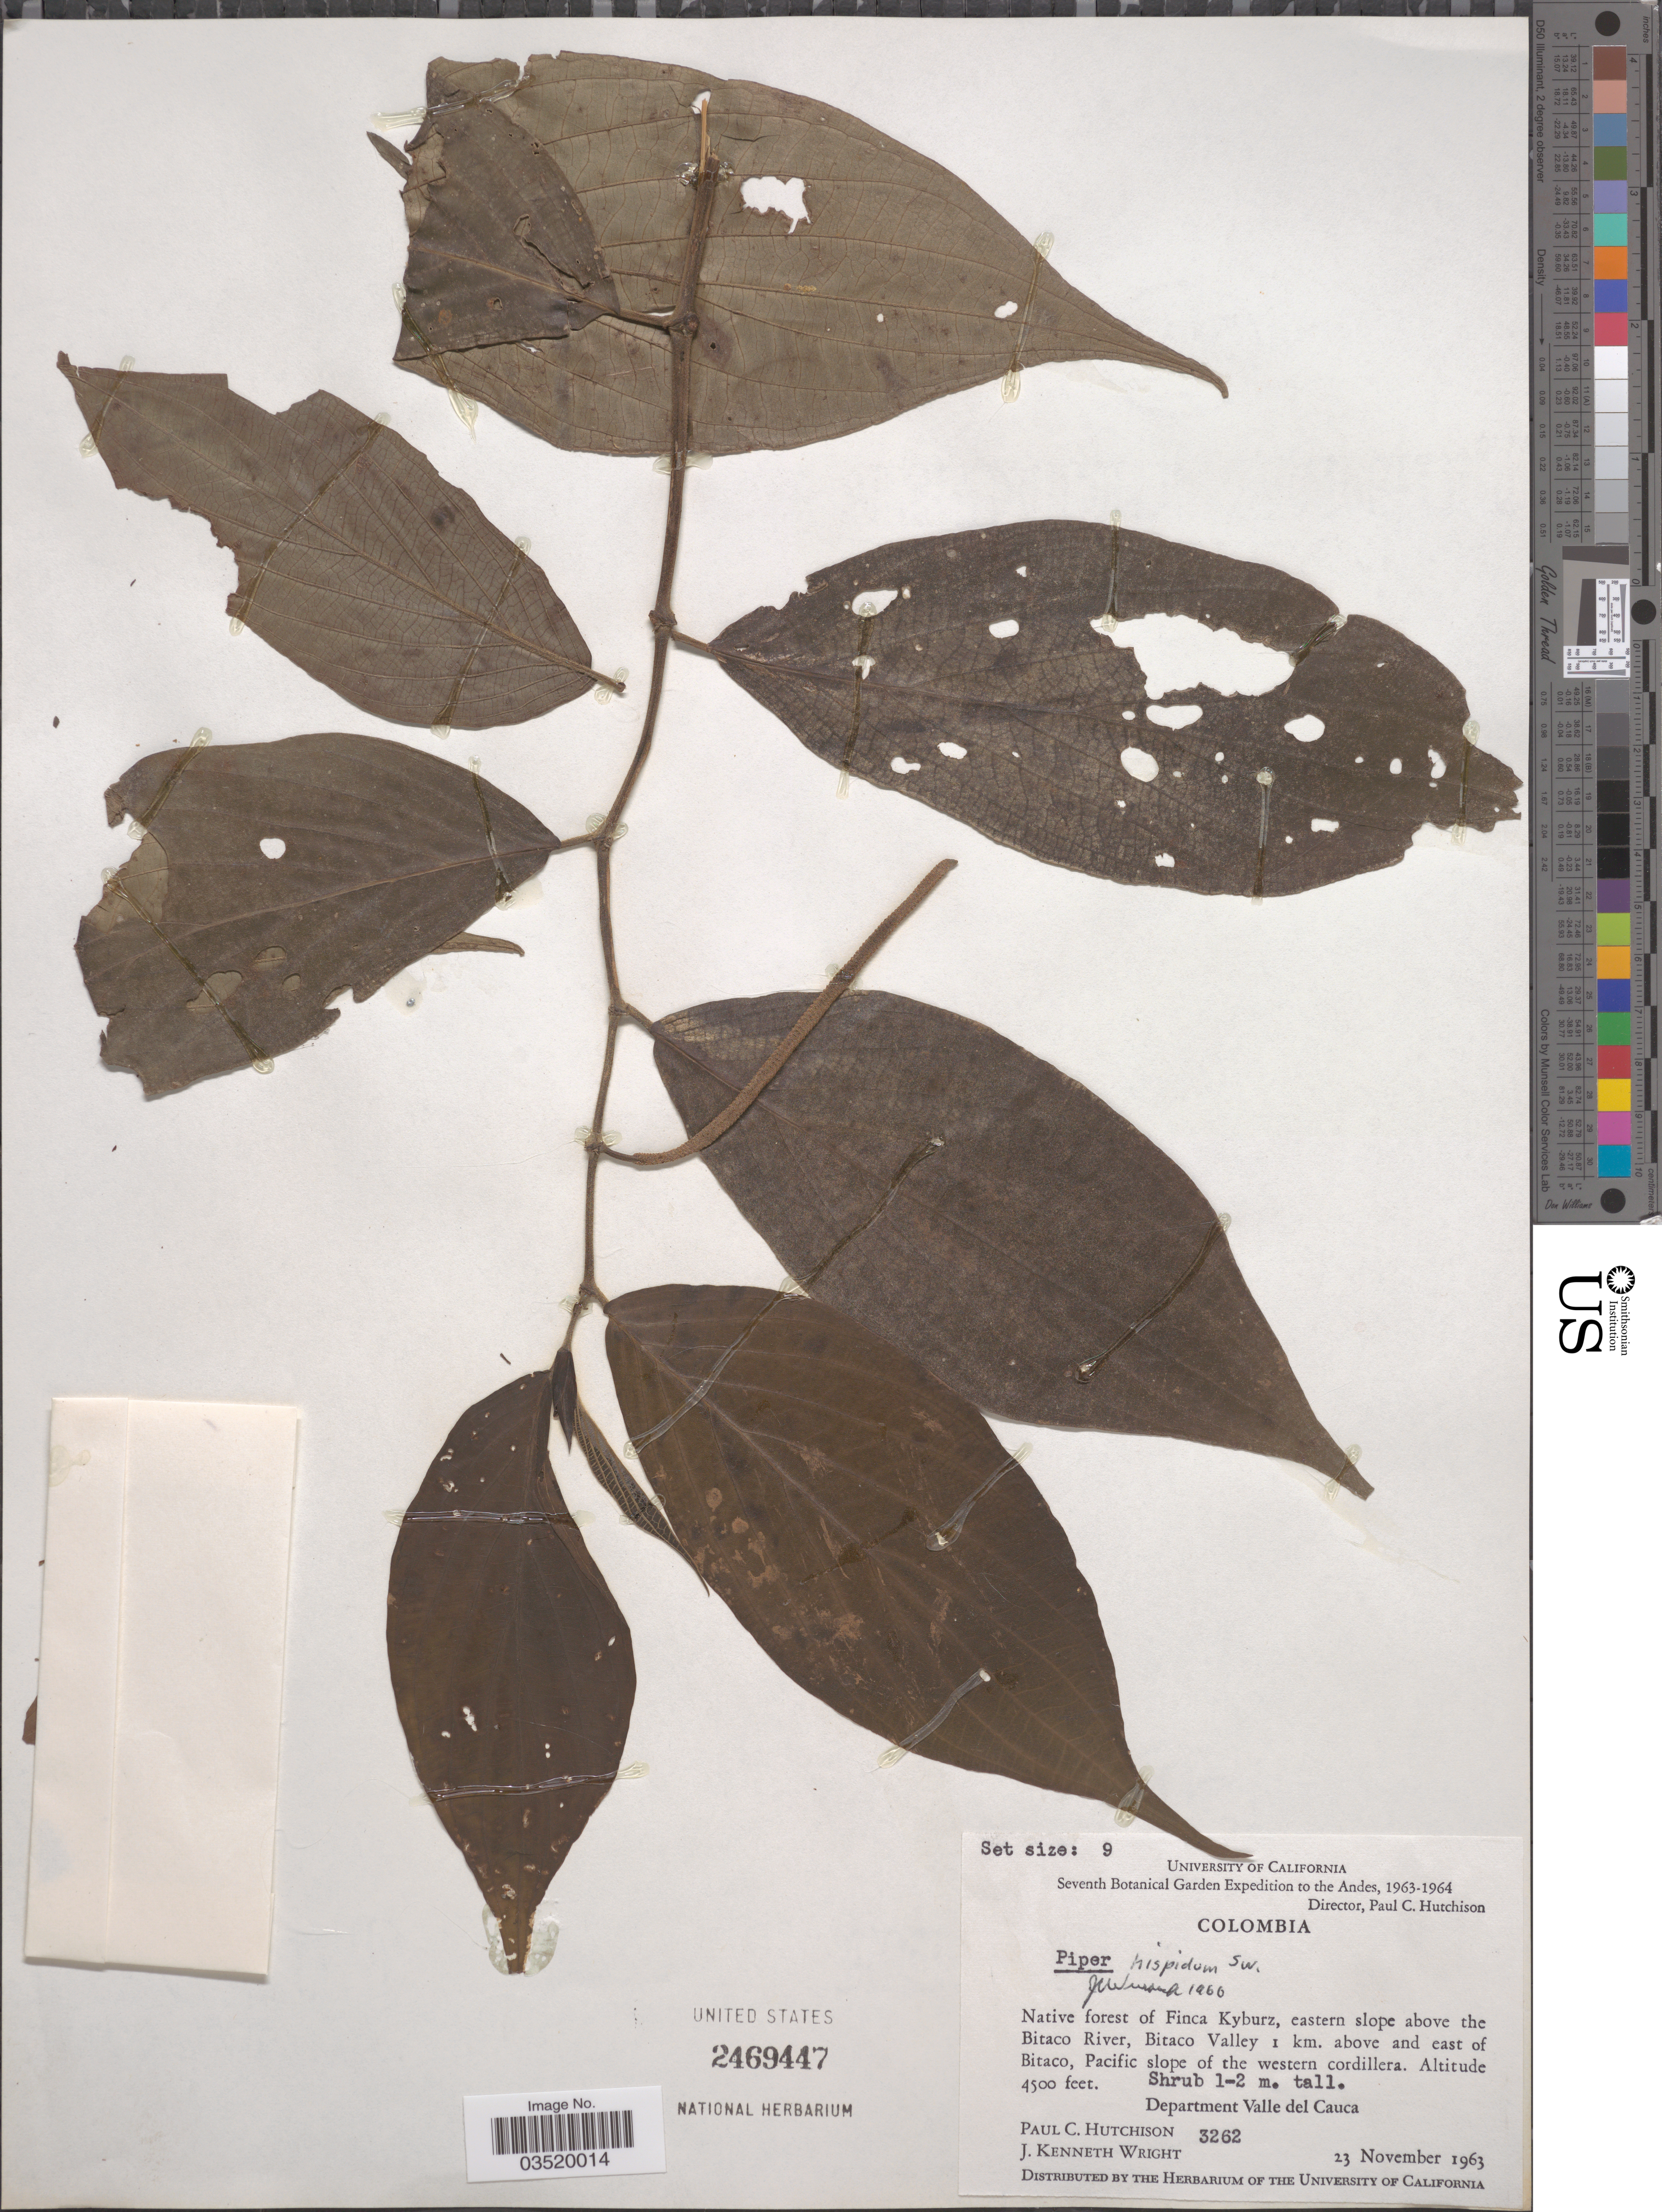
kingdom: Plantae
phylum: Tracheophyta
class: Magnoliopsida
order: Piperales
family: Piperaceae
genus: Piper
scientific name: Piper hispidum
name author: Sw.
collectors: P. C. Hutchison & J. K. Wright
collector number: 3262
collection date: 1963-11-23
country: Colombia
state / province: Valle del Cauca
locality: Native forest of Finca Kyburz, eastern slope above the Bitaco River, Bitaco Valley 1 km. above and east of Bitaco, Pacific slope of the western cordillera. Department Valle del Cauca.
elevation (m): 1372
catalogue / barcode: US 2469447